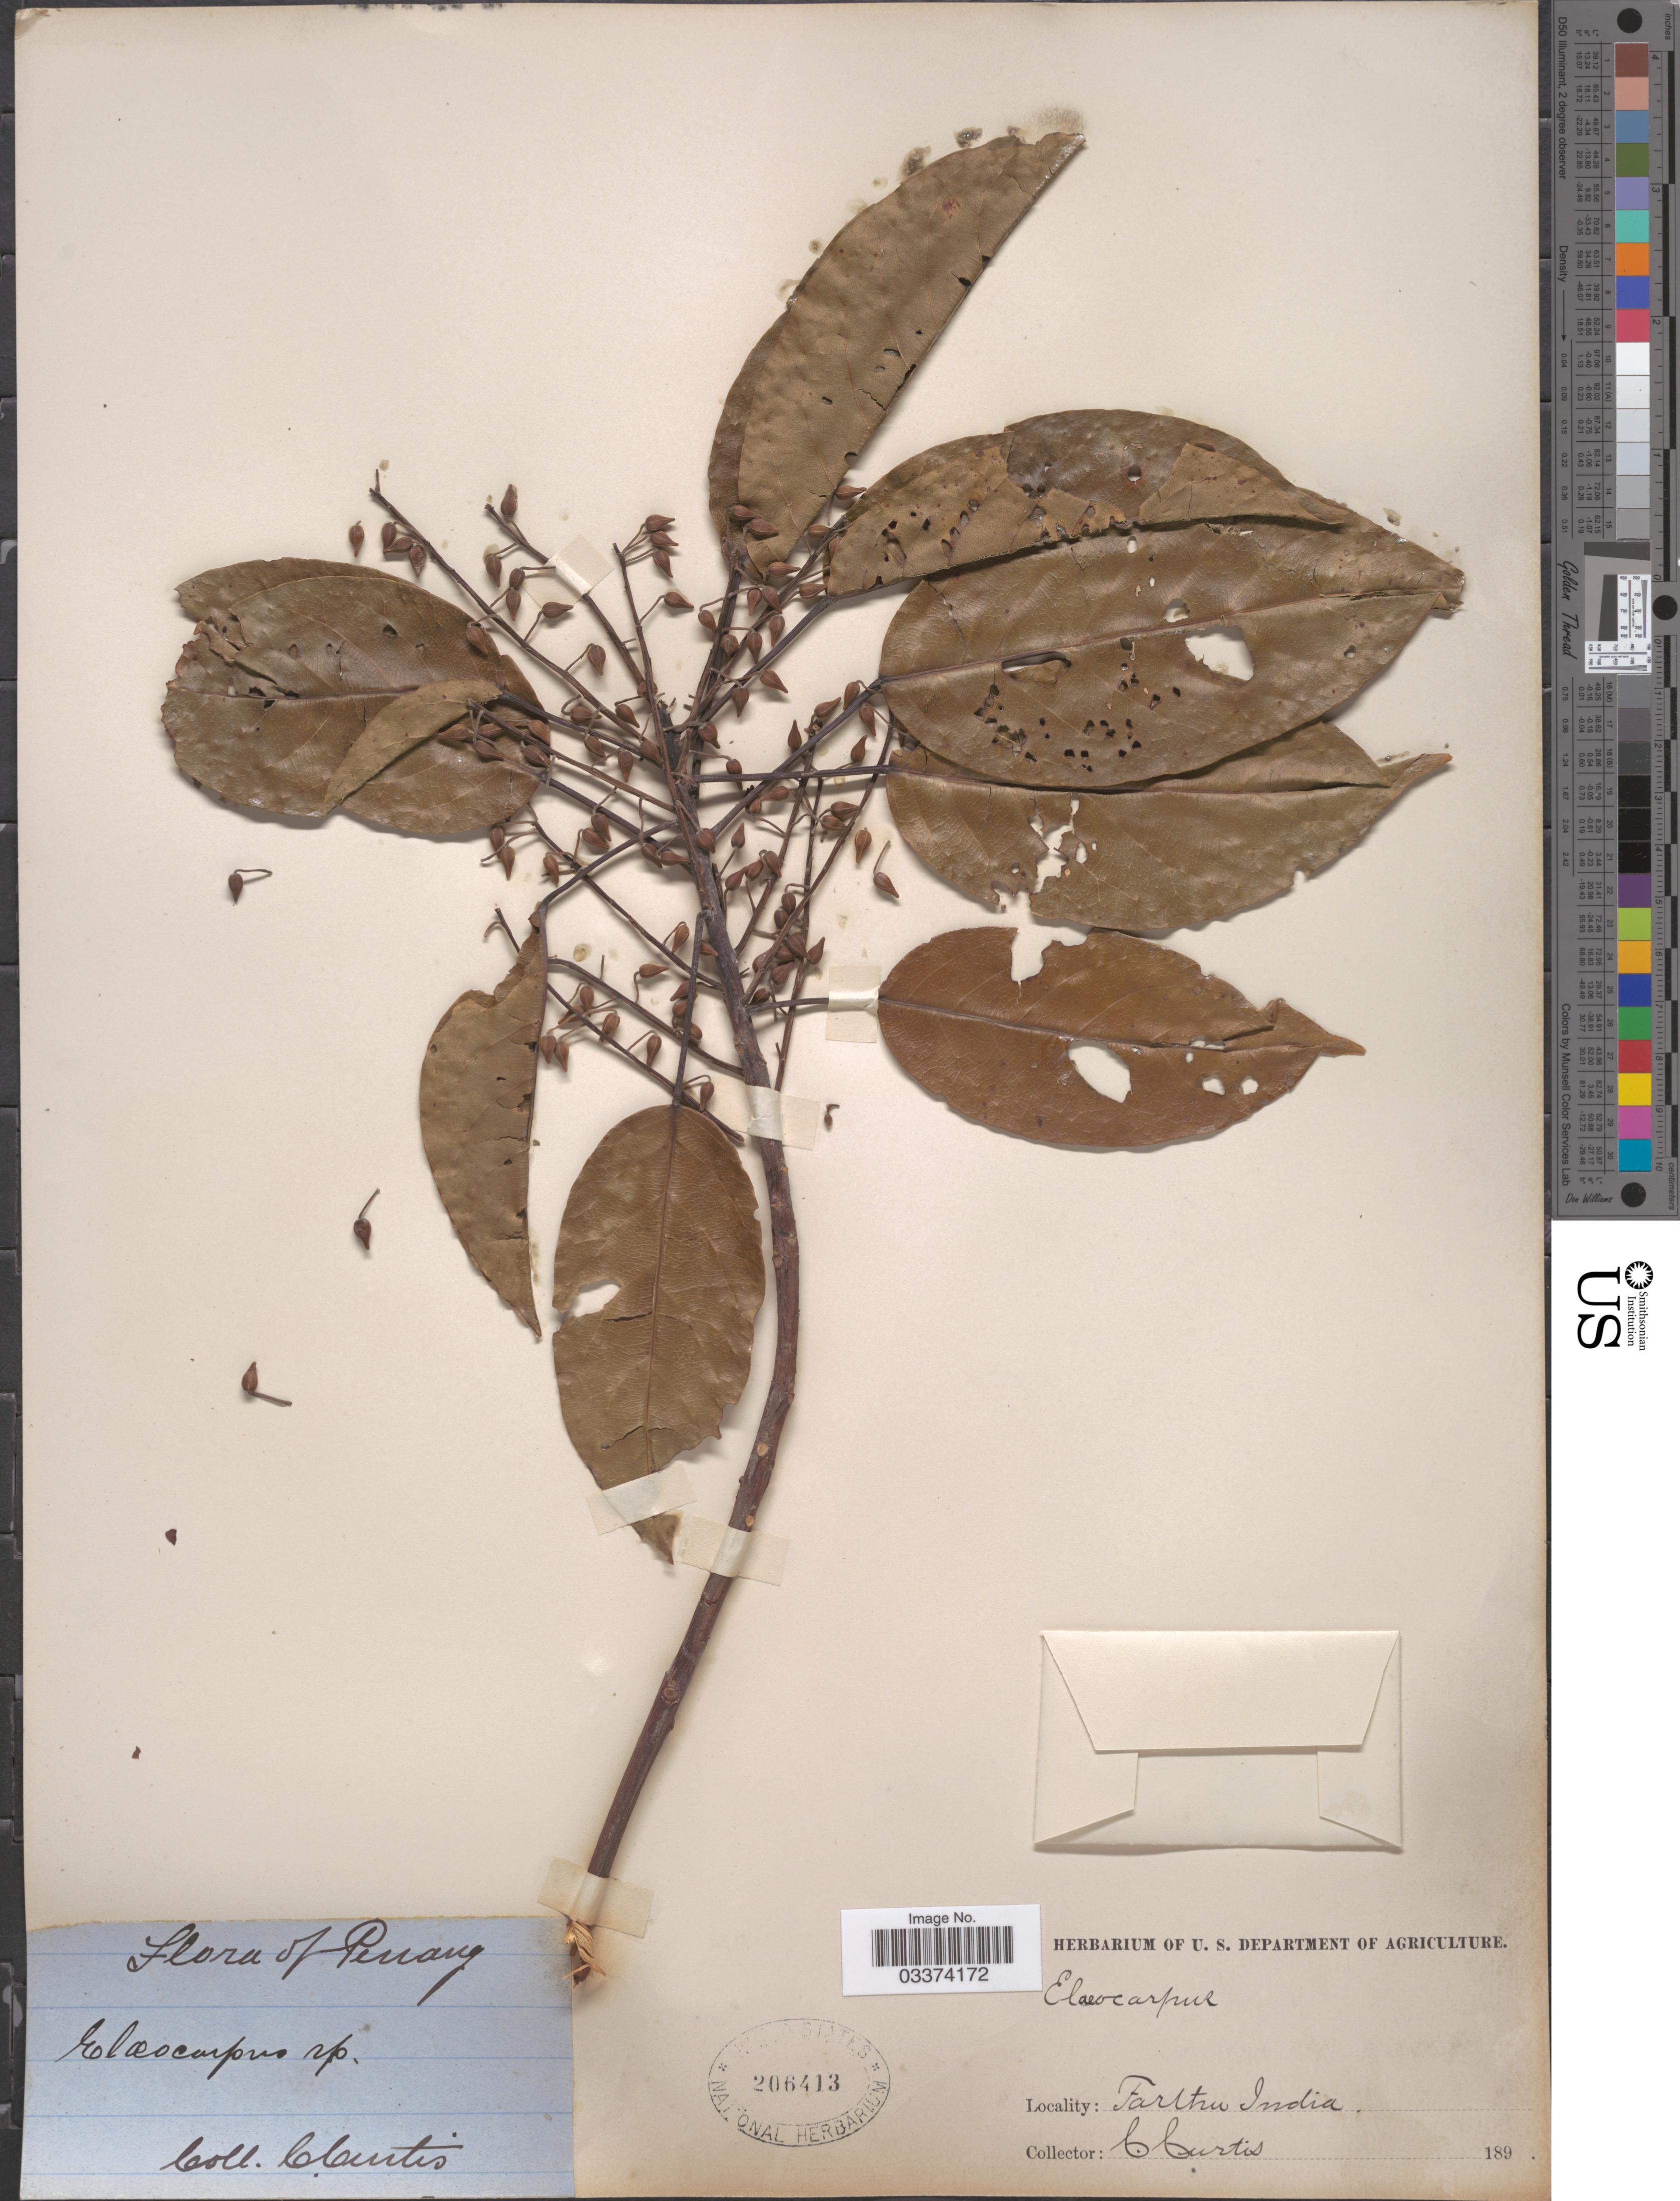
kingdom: Plantae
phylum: Tracheophyta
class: Magnoliopsida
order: Oxalidales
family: Elaeocarpaceae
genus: Elaeocarpus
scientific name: Elaeocarpus sp.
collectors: C. Curtis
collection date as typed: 189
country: Malaysia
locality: Penang. Farther India.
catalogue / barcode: US 206413